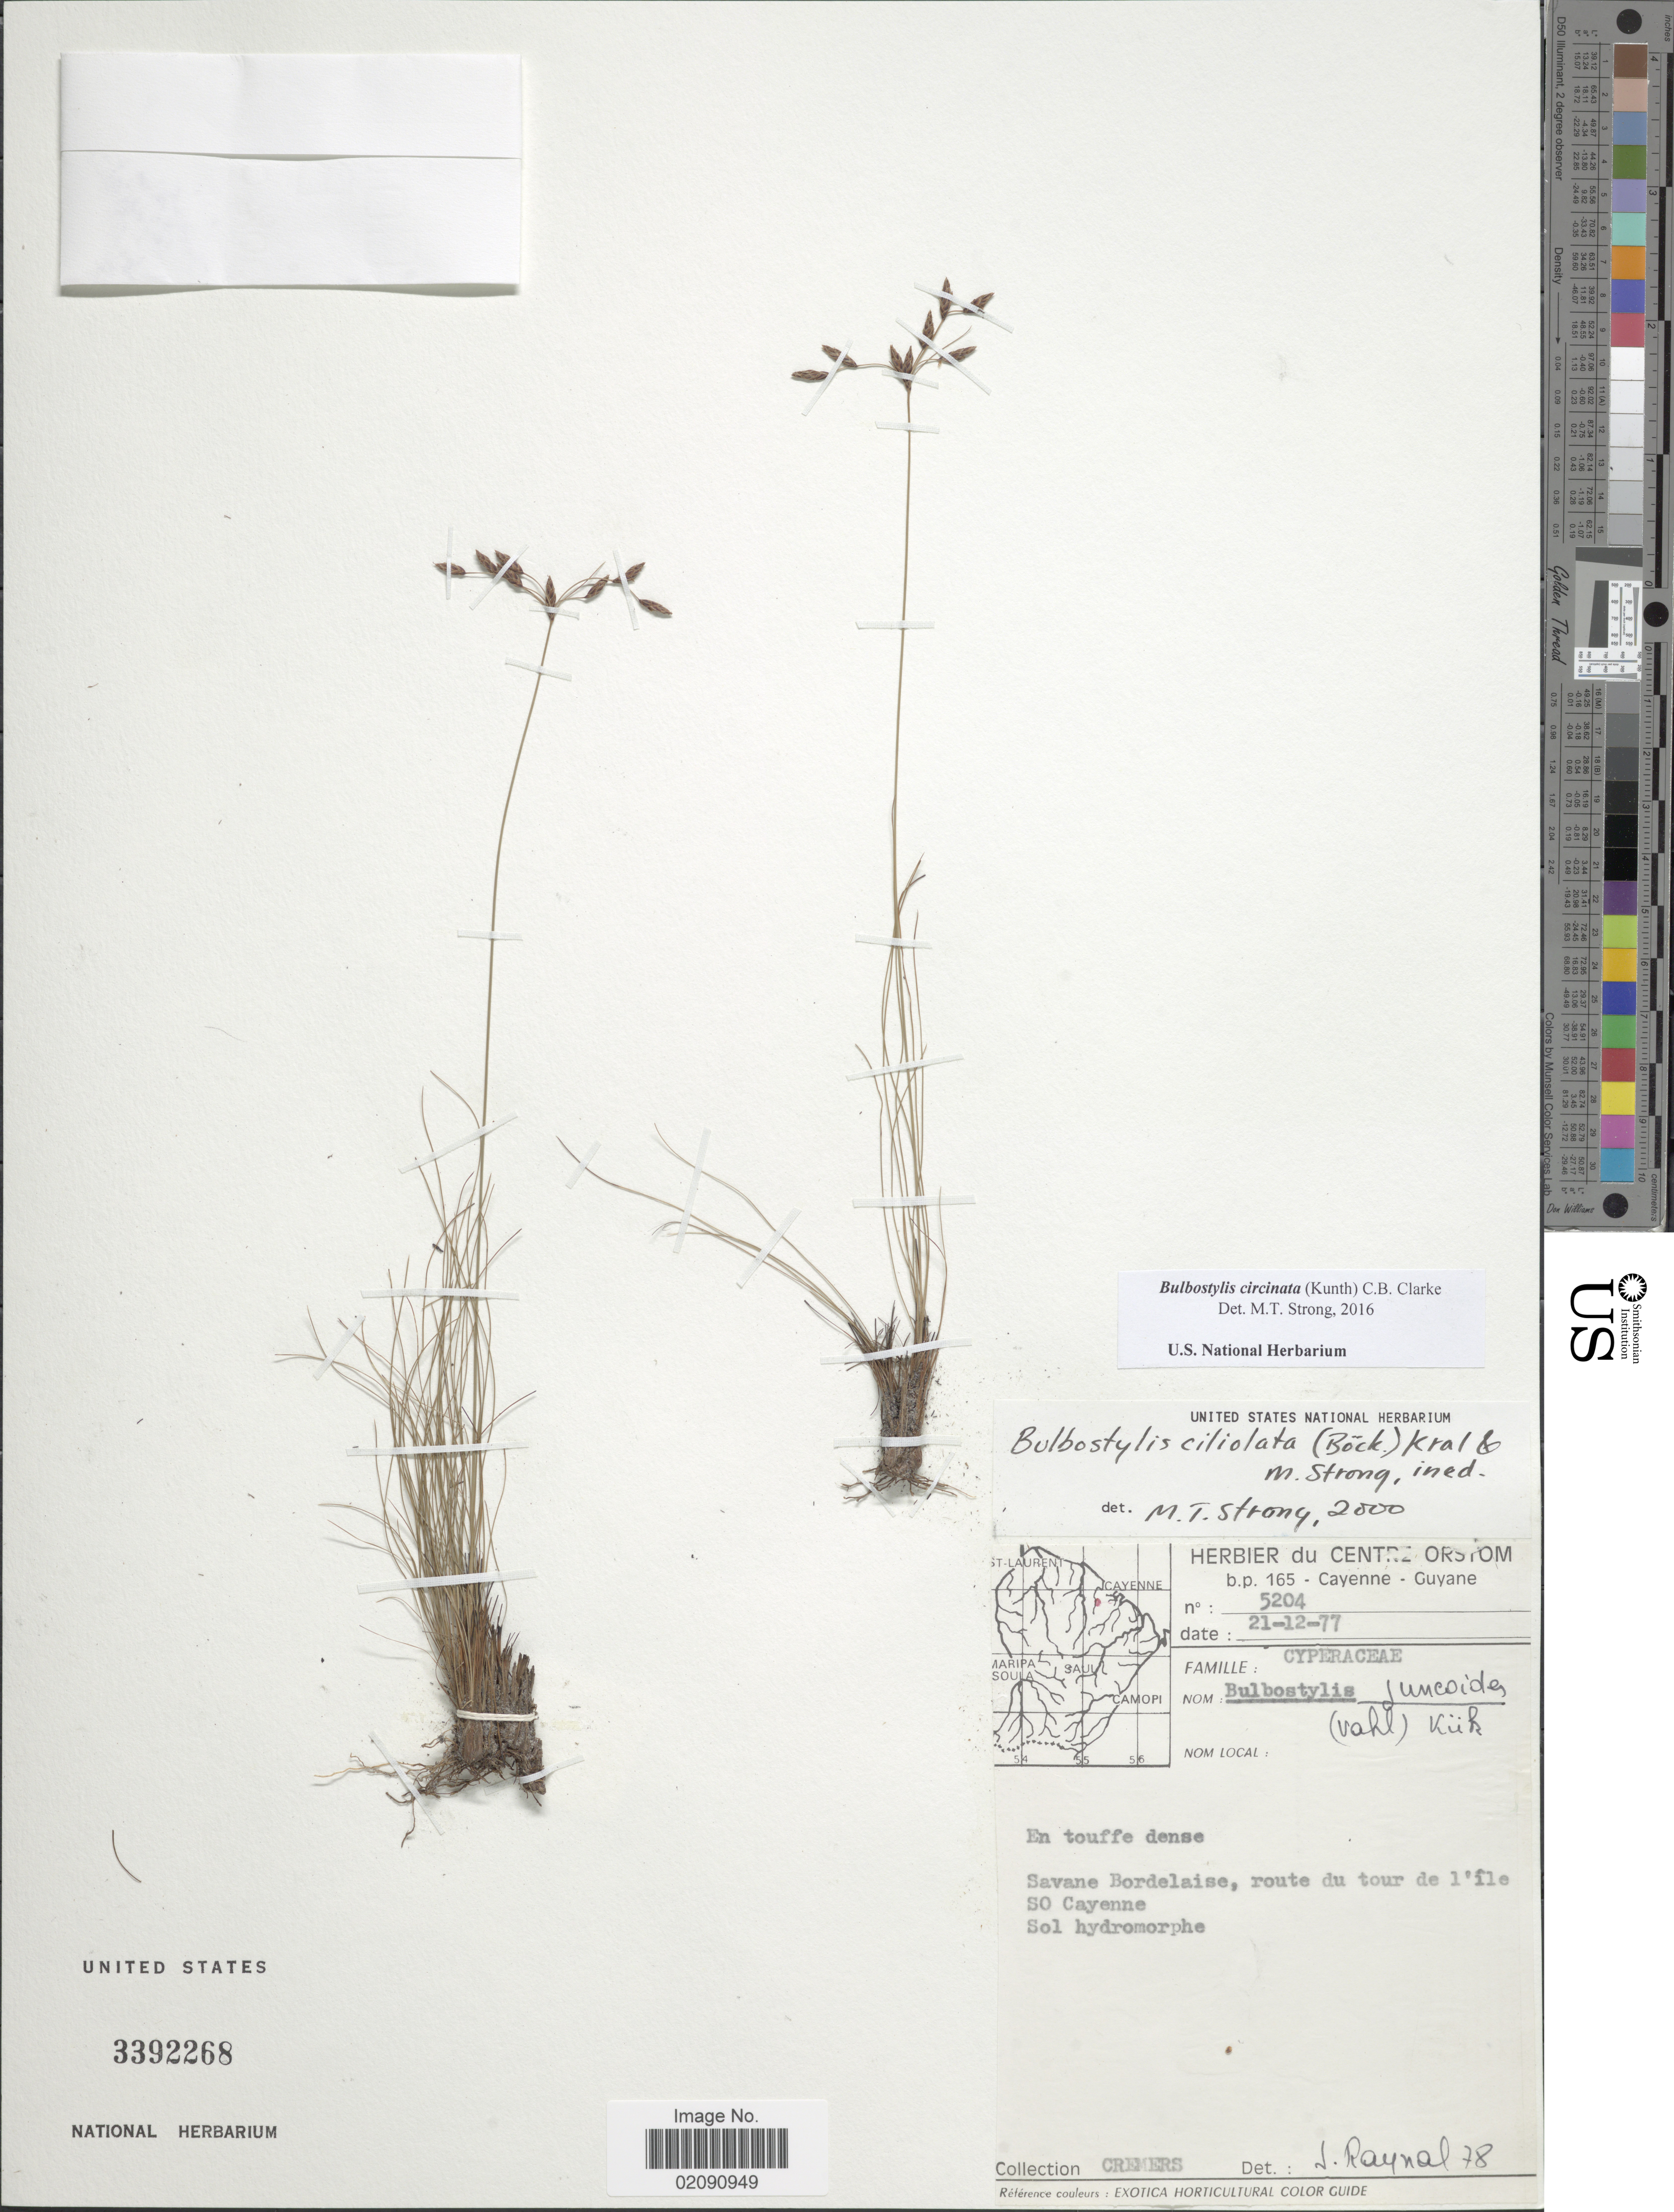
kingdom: Plantae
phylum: Tracheophyta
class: Liliopsida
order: Poales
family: Cyperaceae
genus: Bulbostylis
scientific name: Bulbostylis circinata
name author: (Kunth) C.B. Clarke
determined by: Strong, M. T., (US), Smithsonian Institution - National Museum of Natural History (UNITED STATES)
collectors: Cremers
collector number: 5204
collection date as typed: Transcribed d/m/y: 21/12/77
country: French Guiana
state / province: Cayenne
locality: En touffe dense, Savane Bordelaise, route du tour de l'ile SO Cayenne.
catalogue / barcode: US 3392268